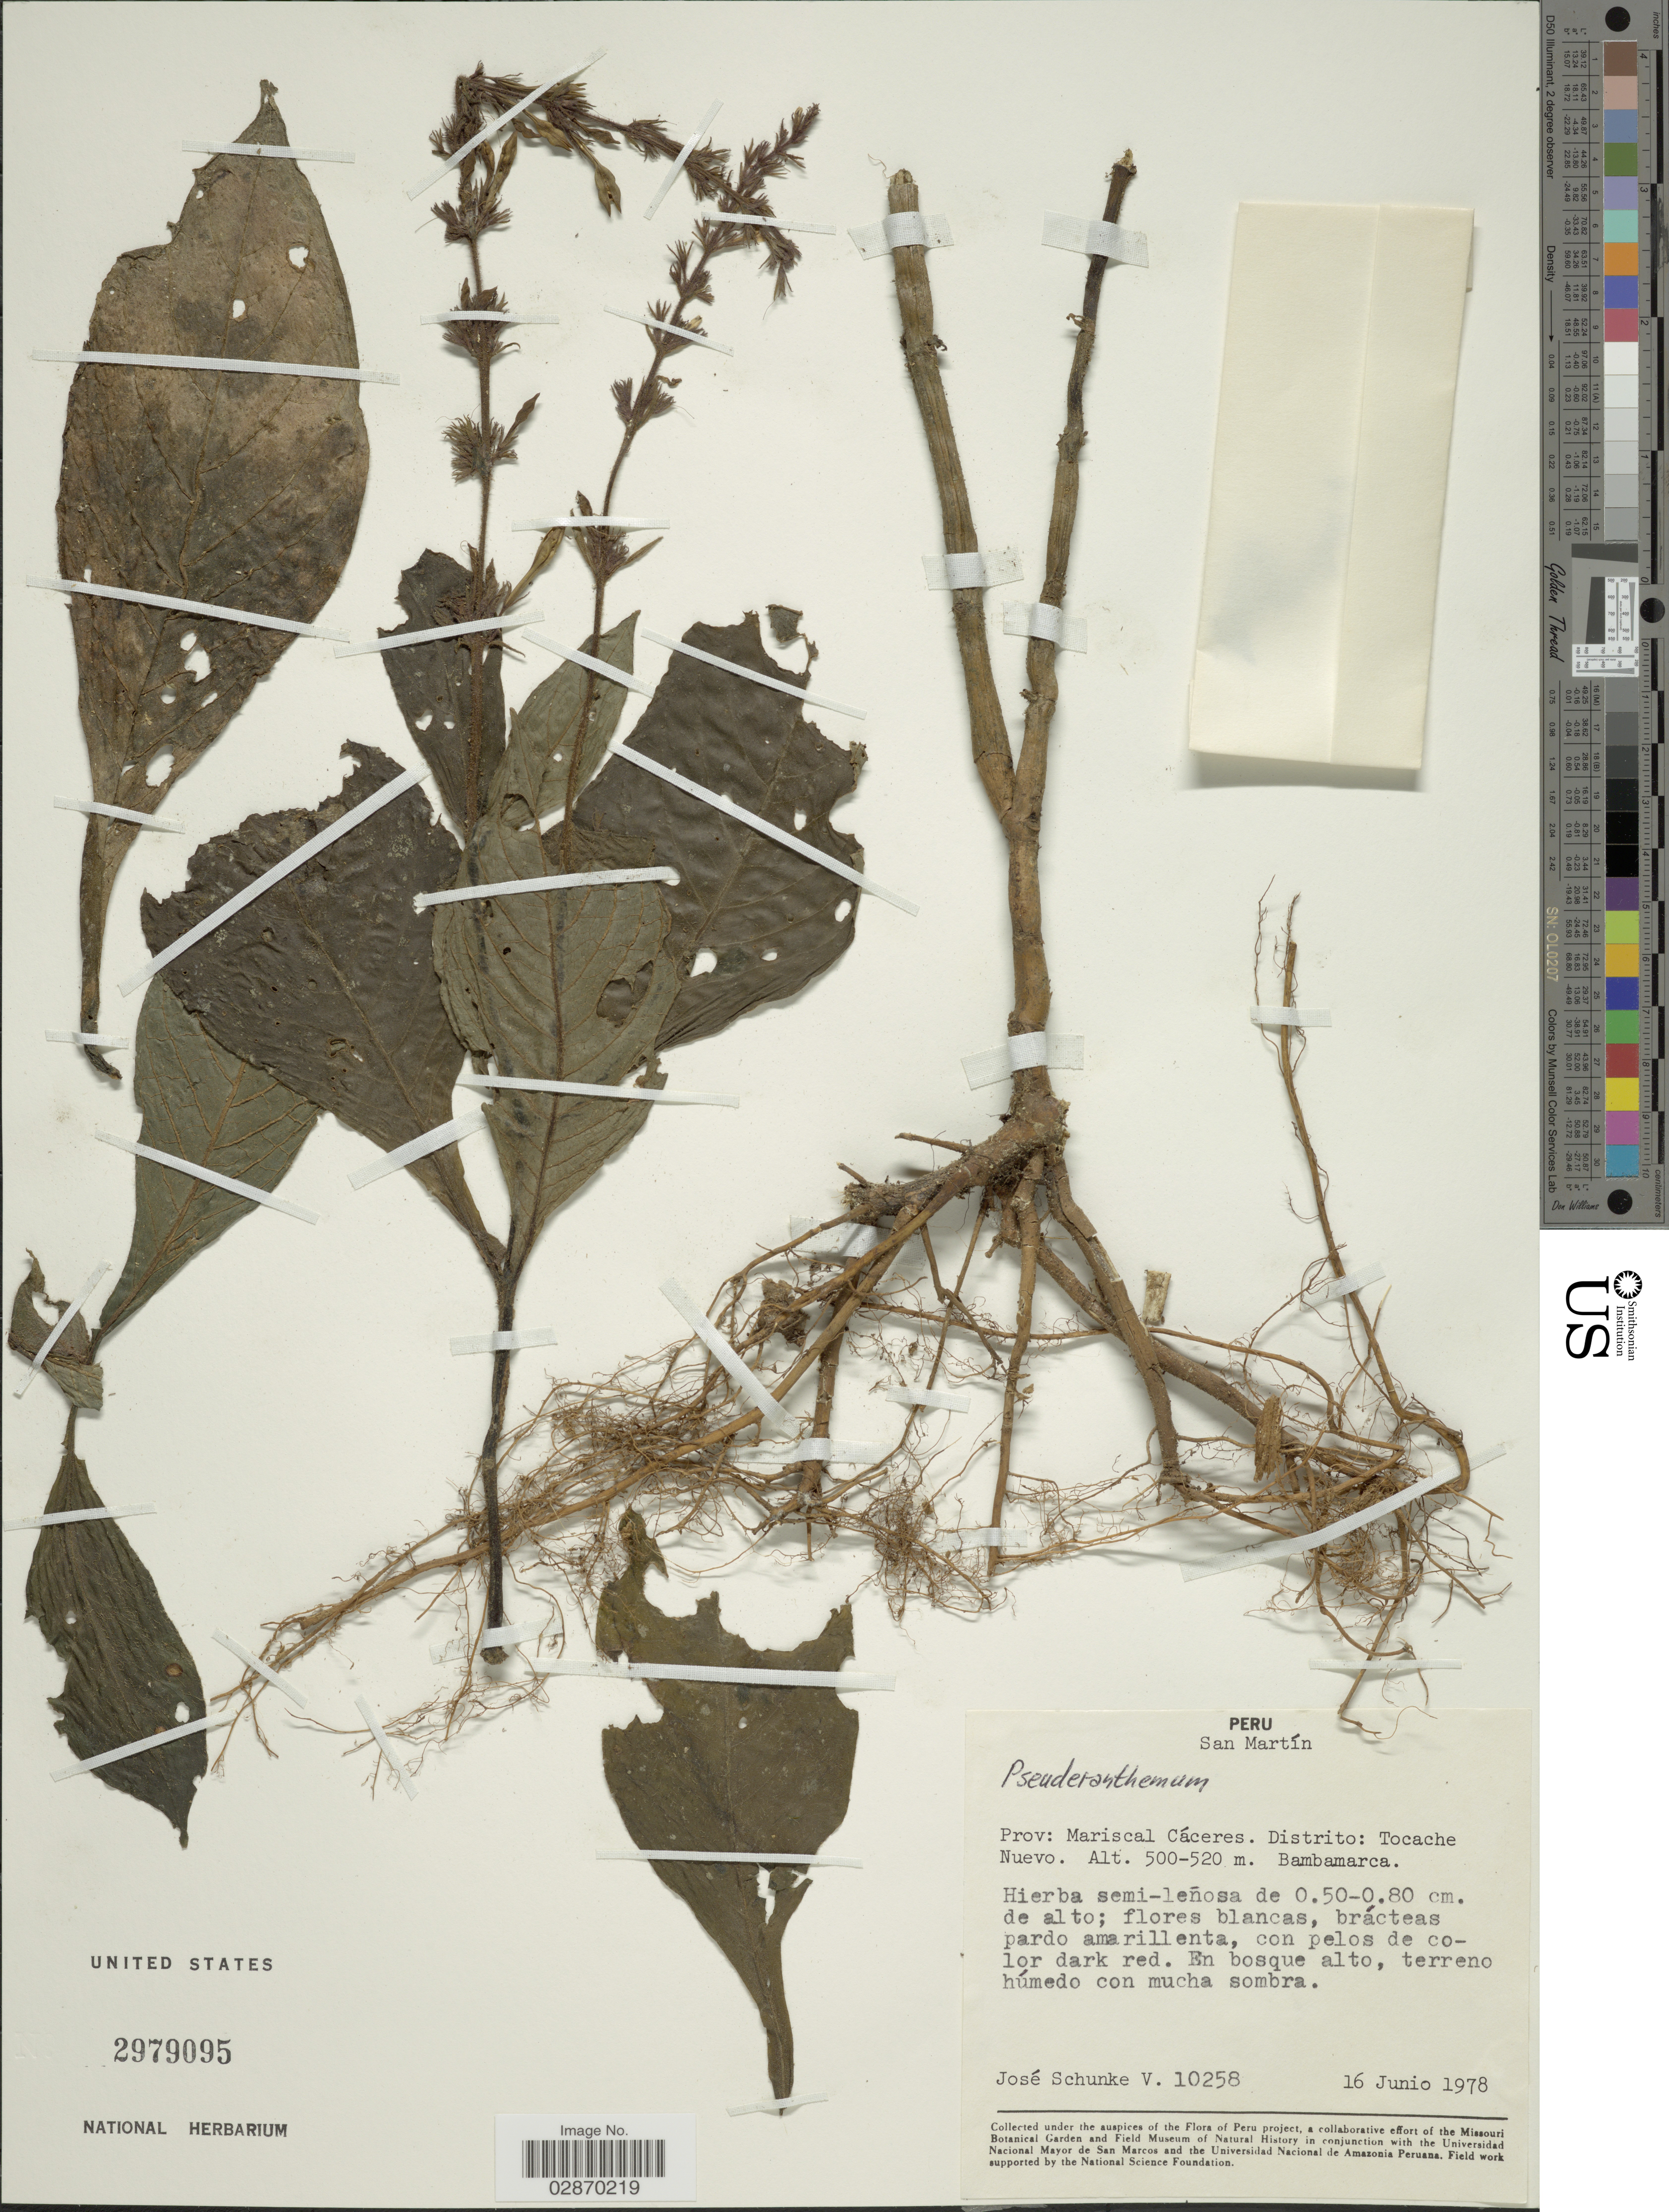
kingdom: Plantae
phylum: Tracheophyta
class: Magnoliopsida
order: Lamiales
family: Acanthaceae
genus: Pseuderanthemum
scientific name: Pseuderanthemum sp.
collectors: J. Schunke Vigo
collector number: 10258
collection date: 1978-06-16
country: Peru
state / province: San Martín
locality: San Martín. Prov: Mariscal Cáceres. Distrito: Tocache Nuevo. Bambamarca.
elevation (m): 500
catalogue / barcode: US 2979095